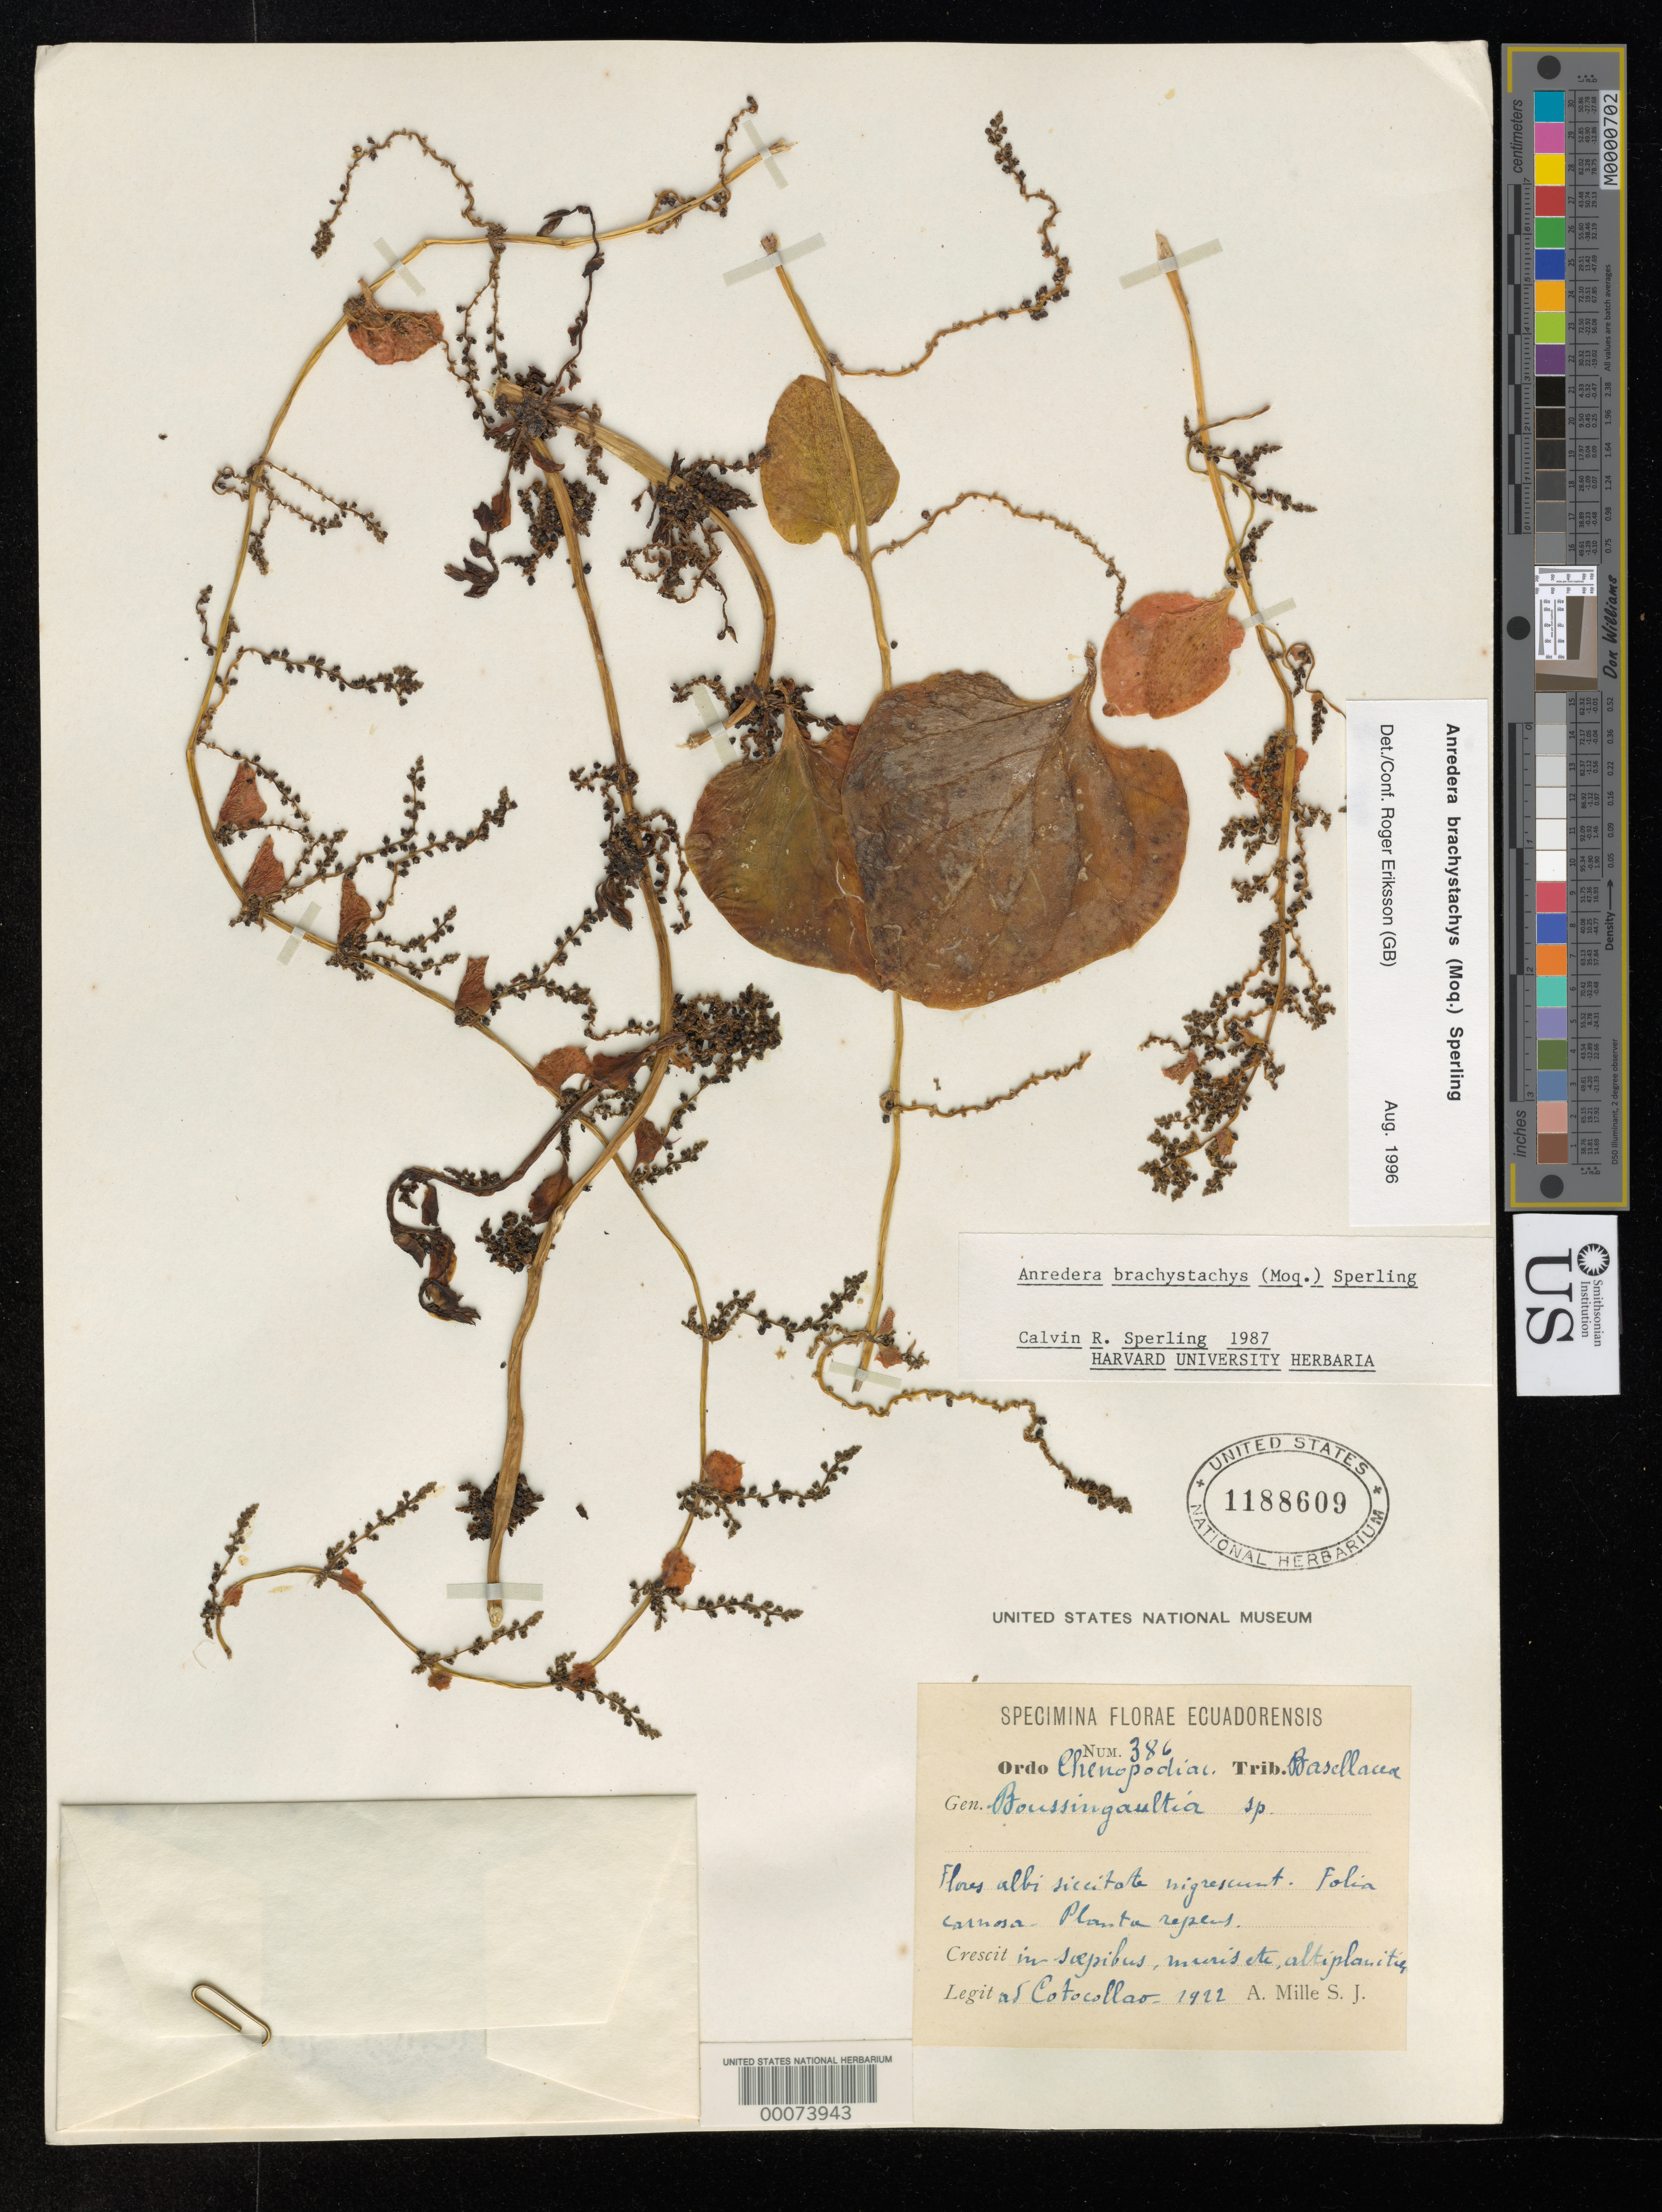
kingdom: Plantae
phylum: Tracheophyta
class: Magnoliopsida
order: Caryophyllales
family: Basellaceae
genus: Anredera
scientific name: Anredera brachystachys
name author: (Moq.) Sperling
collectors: A. Mille S.J.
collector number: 386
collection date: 1922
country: Ecuador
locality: In sæpibus, muris ete, altiplanities.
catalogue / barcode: US 1188609